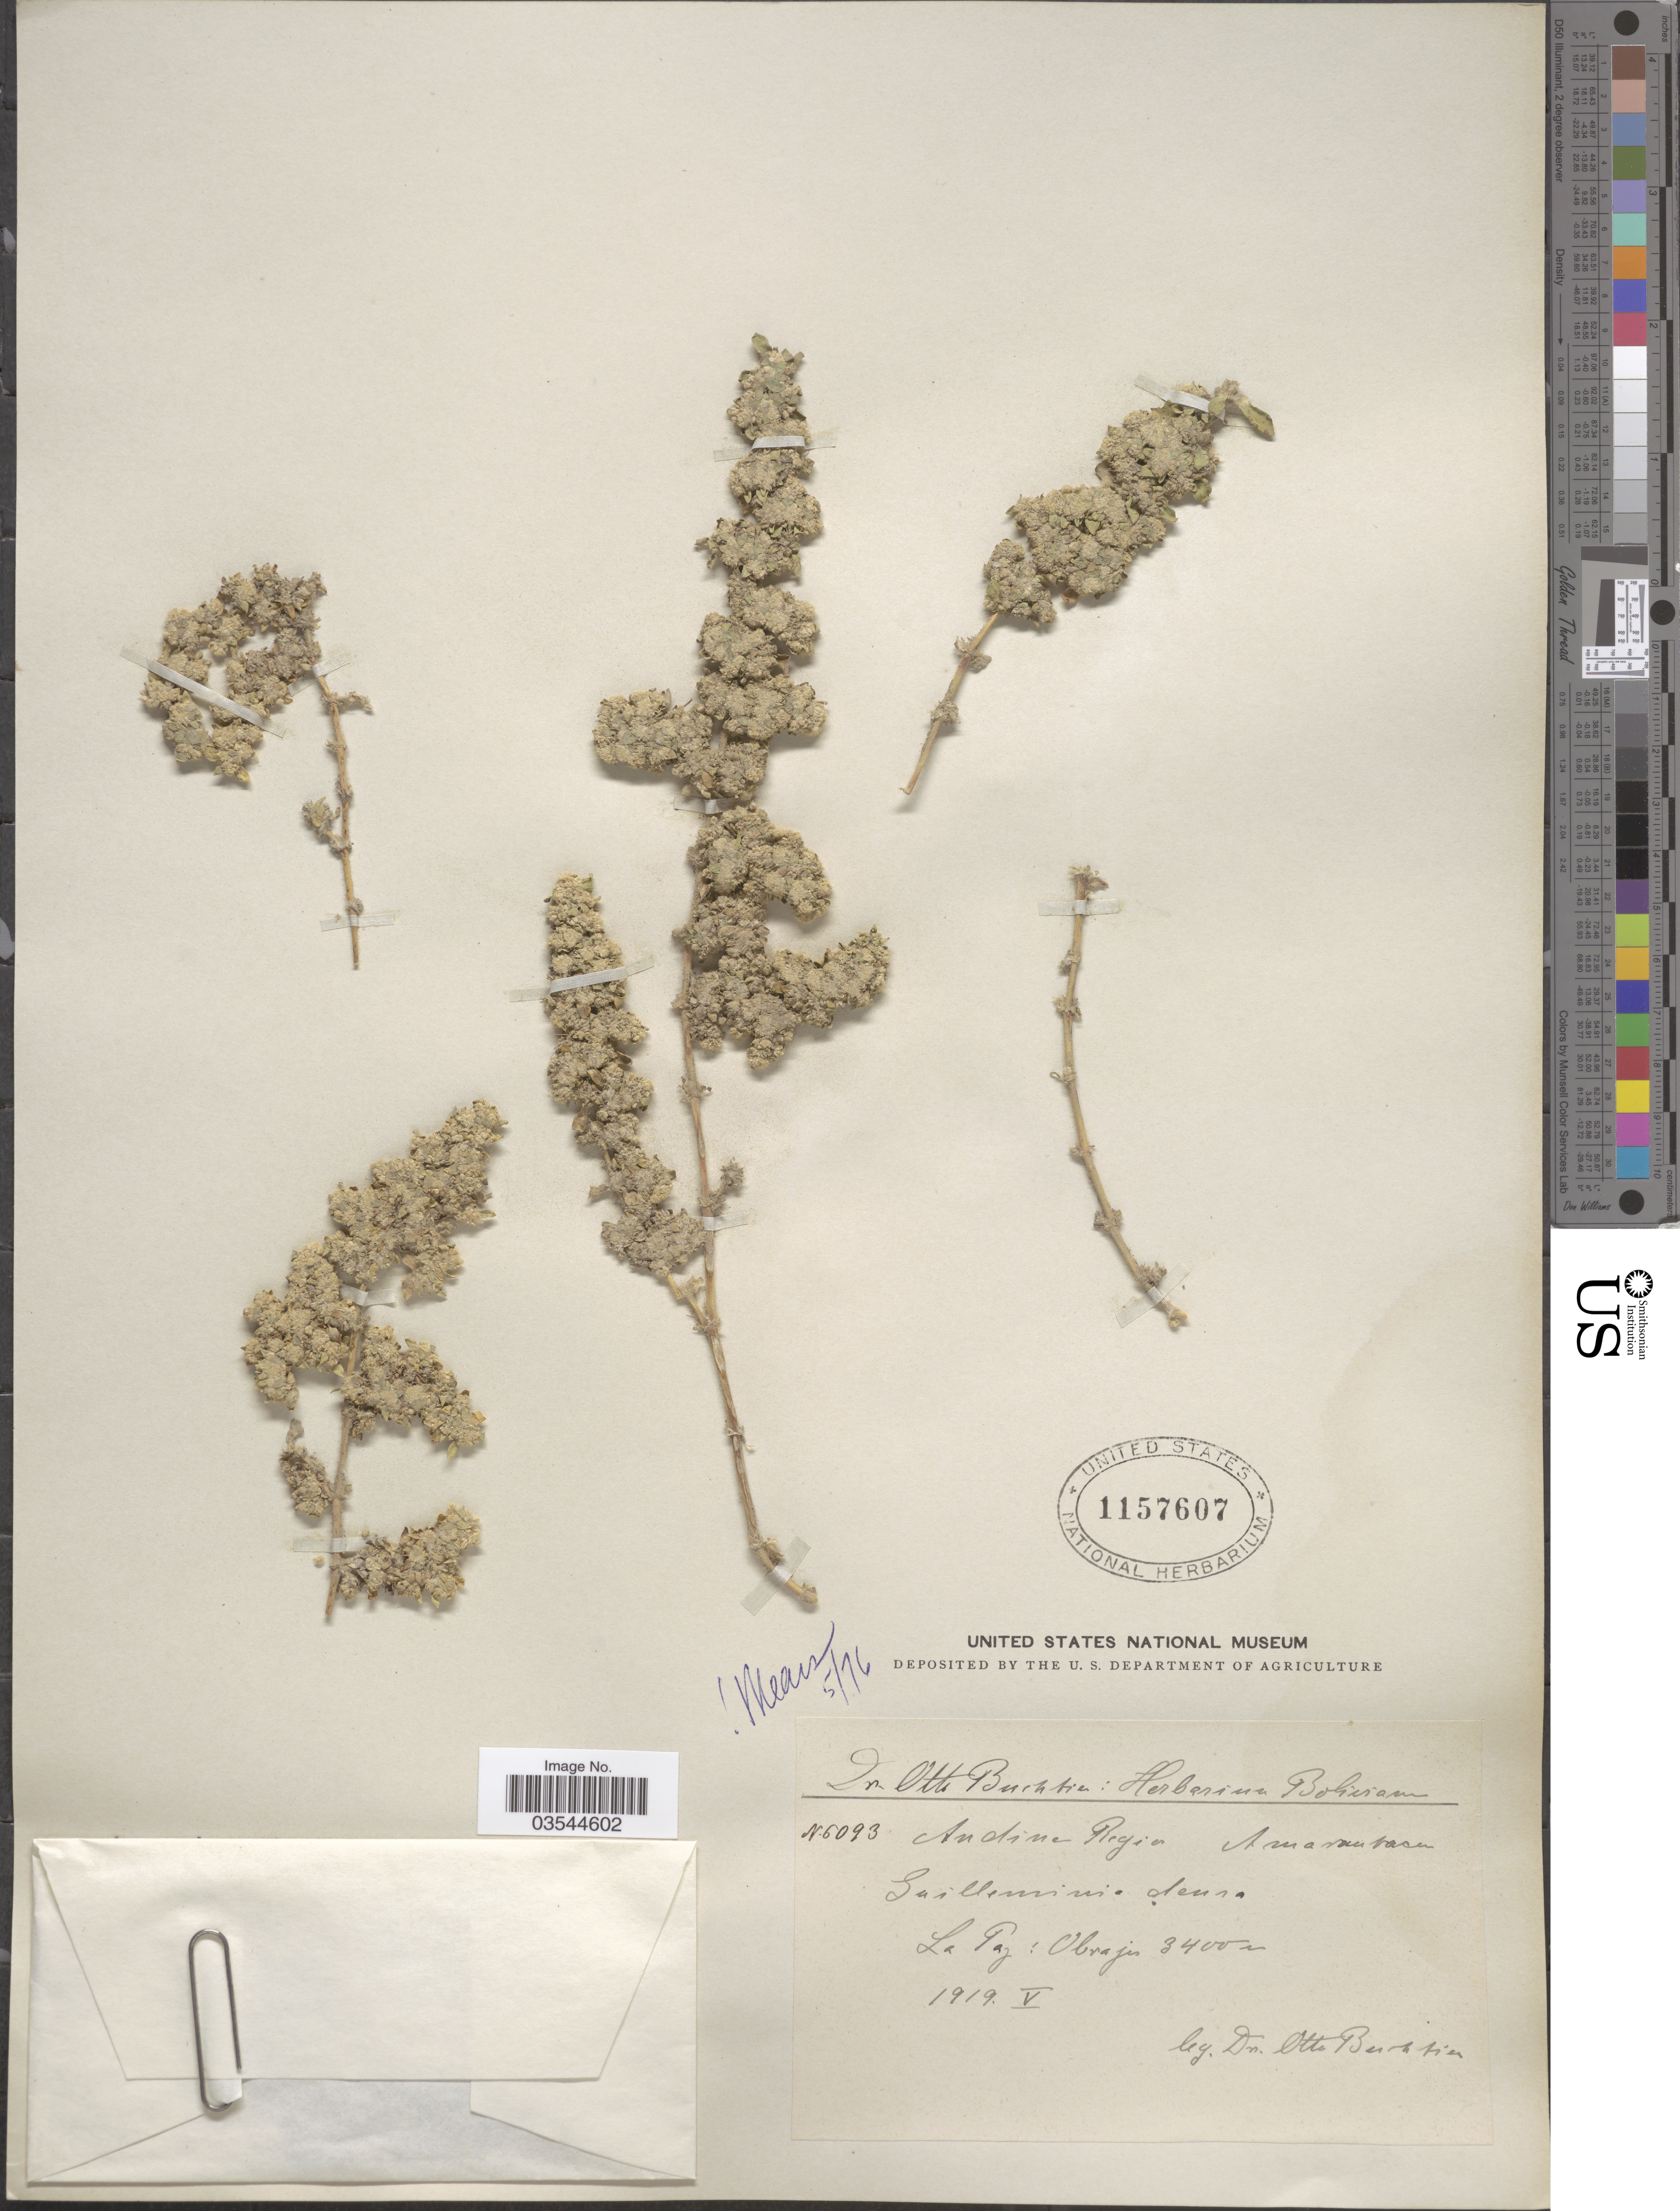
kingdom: Plantae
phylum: Tracheophyta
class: Magnoliopsida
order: Caryophyllales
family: Amaranthaceae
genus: Guilleminea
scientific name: Guilleminea densa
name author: (Humb. & Bonpl. ex Schult.) Moq.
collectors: O. Buchtien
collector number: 6093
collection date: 1919-05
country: Bolivia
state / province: La Paz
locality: Andine Region. Obrajes.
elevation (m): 3400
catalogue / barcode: US 1157607